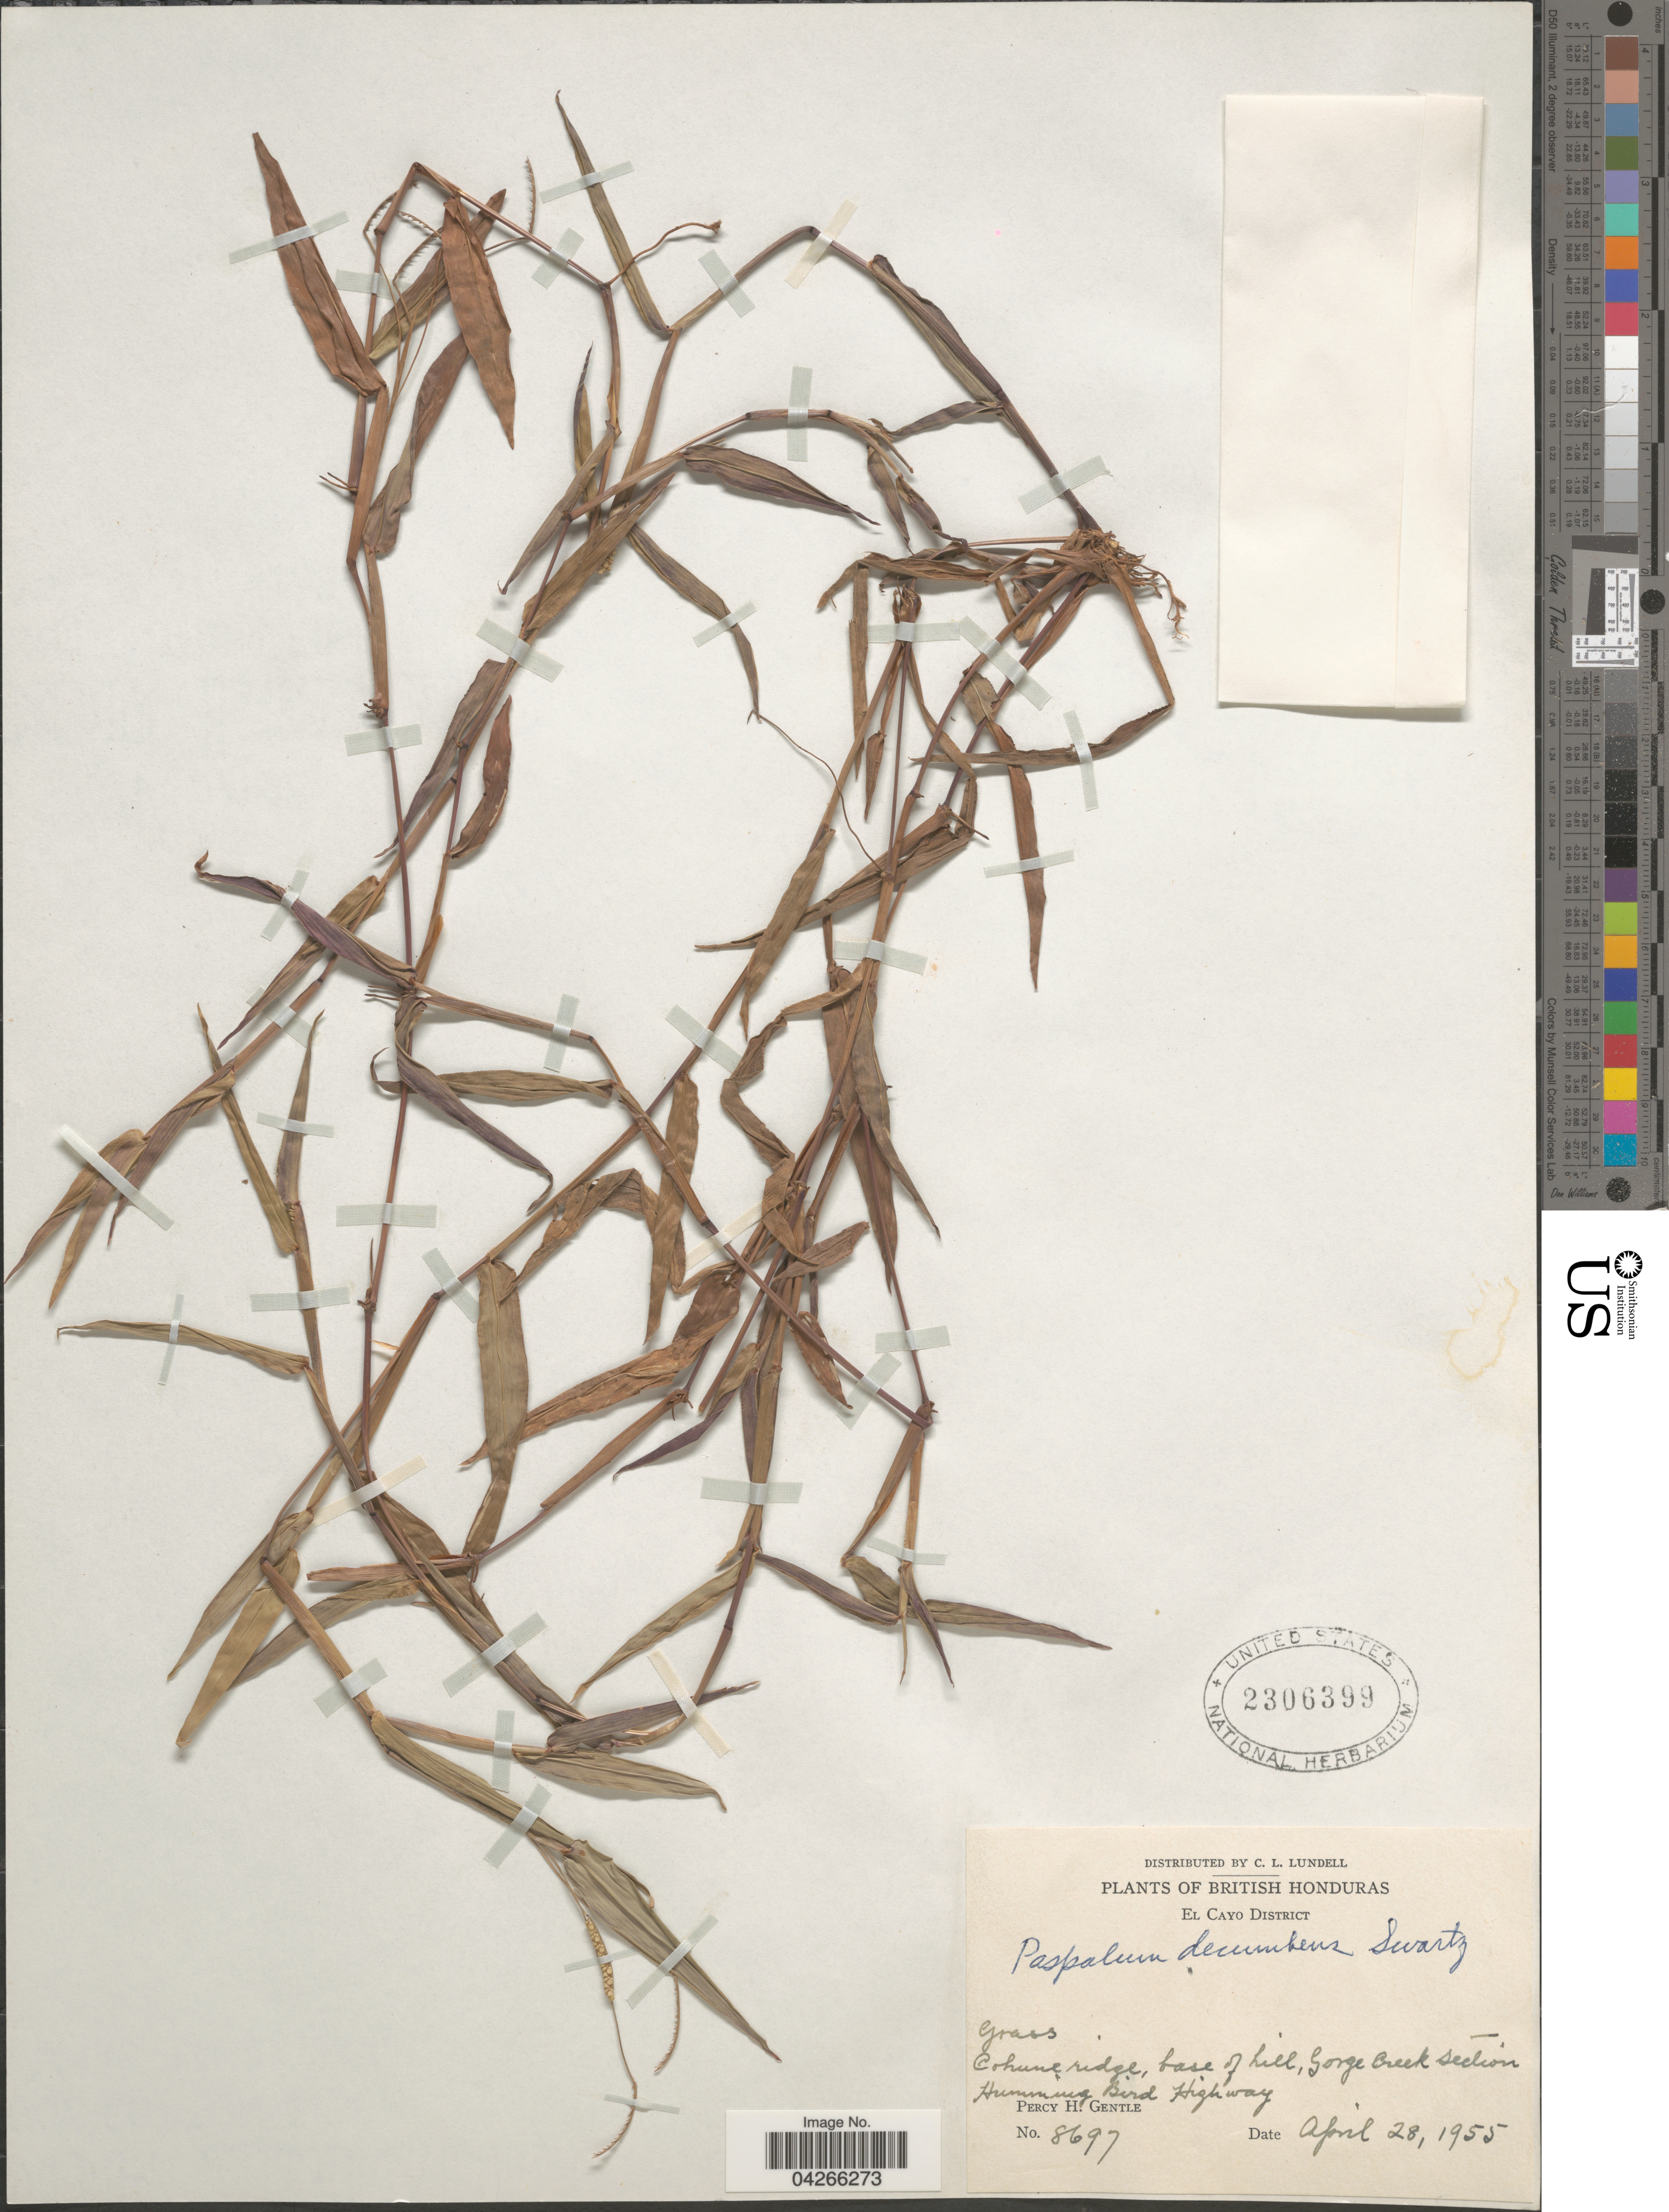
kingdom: Plantae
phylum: Tracheophyta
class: Liliopsida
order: Poales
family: Poaceae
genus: Paspalum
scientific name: Paspalum decumbens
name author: Sw.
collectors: P. H. Gentle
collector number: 8697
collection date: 1955-04-28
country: Belize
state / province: Cayo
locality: British Honduras. El Cayo District. Cohune ridge, base of hill, Gorge Creek section. Humming Bird Highway.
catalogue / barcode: US 2306399